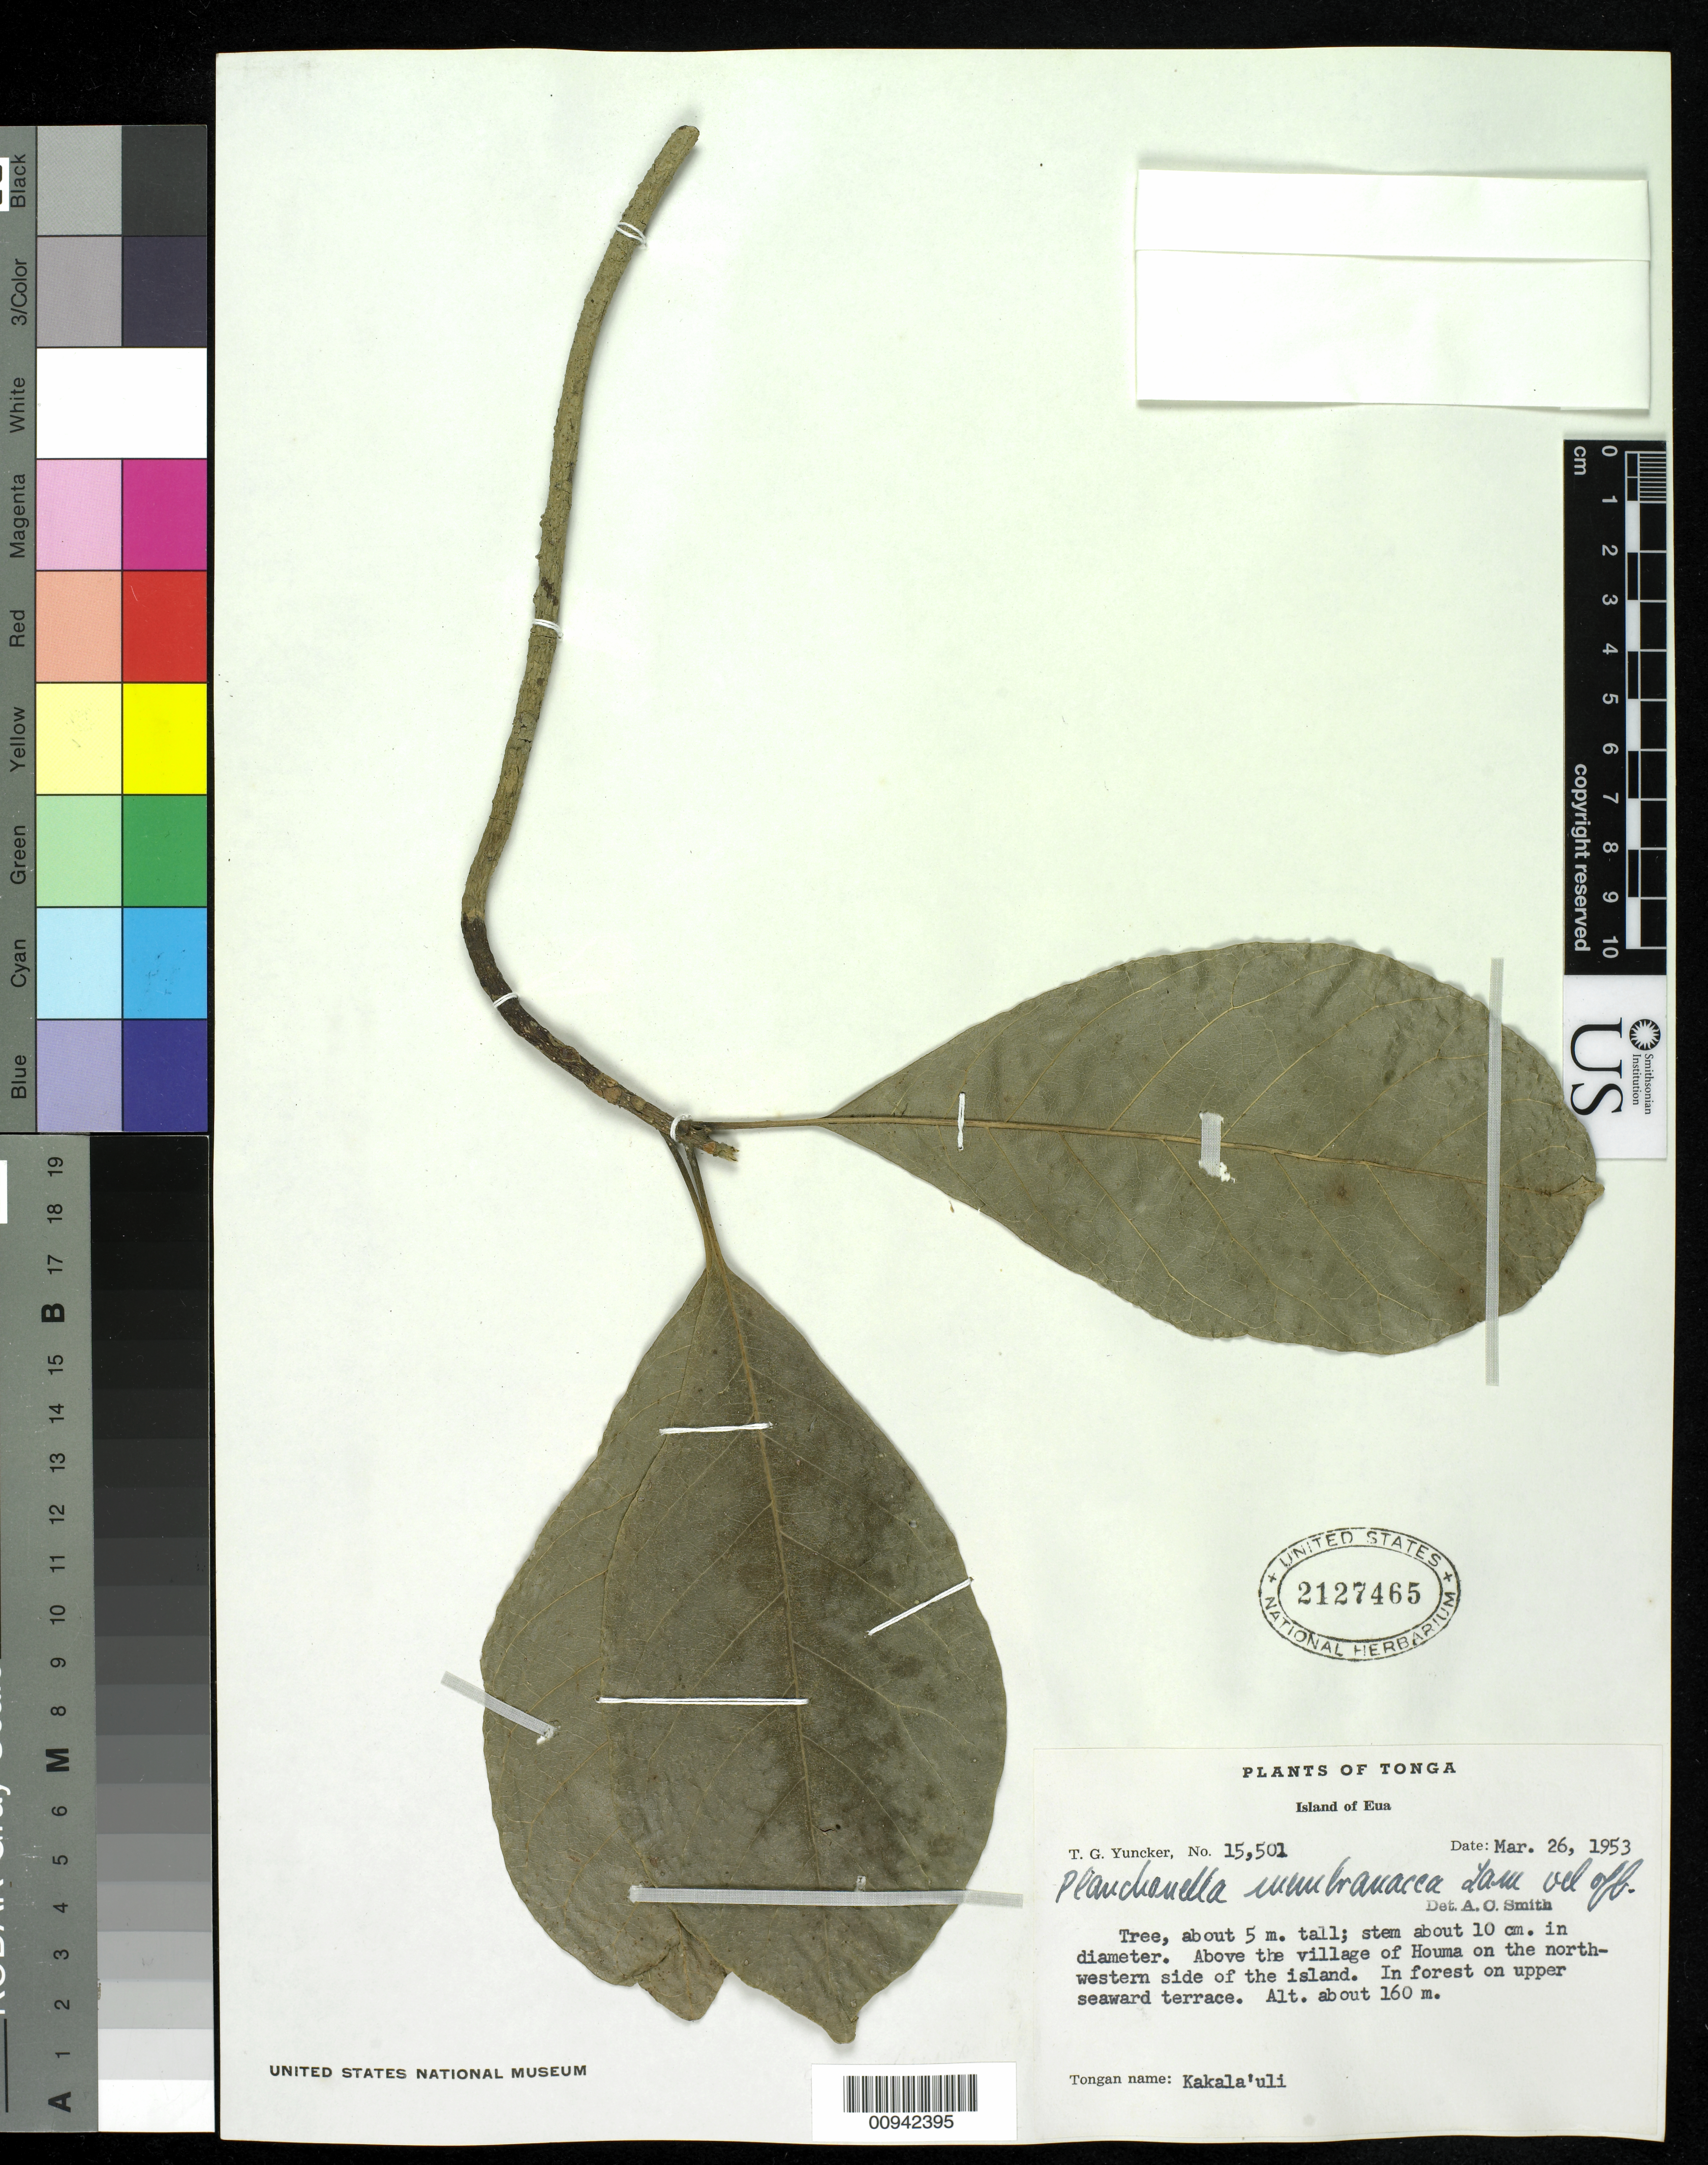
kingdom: Plantae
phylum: Tracheophyta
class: Magnoliopsida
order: Ericales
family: Sapotaceae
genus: Planchonella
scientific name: Planchonella membranacea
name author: H.J. Lam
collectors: T. G. Yuncker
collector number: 15501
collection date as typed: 26 Mar 1953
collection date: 1953-03-26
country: Tonga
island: Eua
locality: Above village of Houma on northwestern side of island. In forest on upper seaward terrace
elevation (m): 160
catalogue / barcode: US 2127465